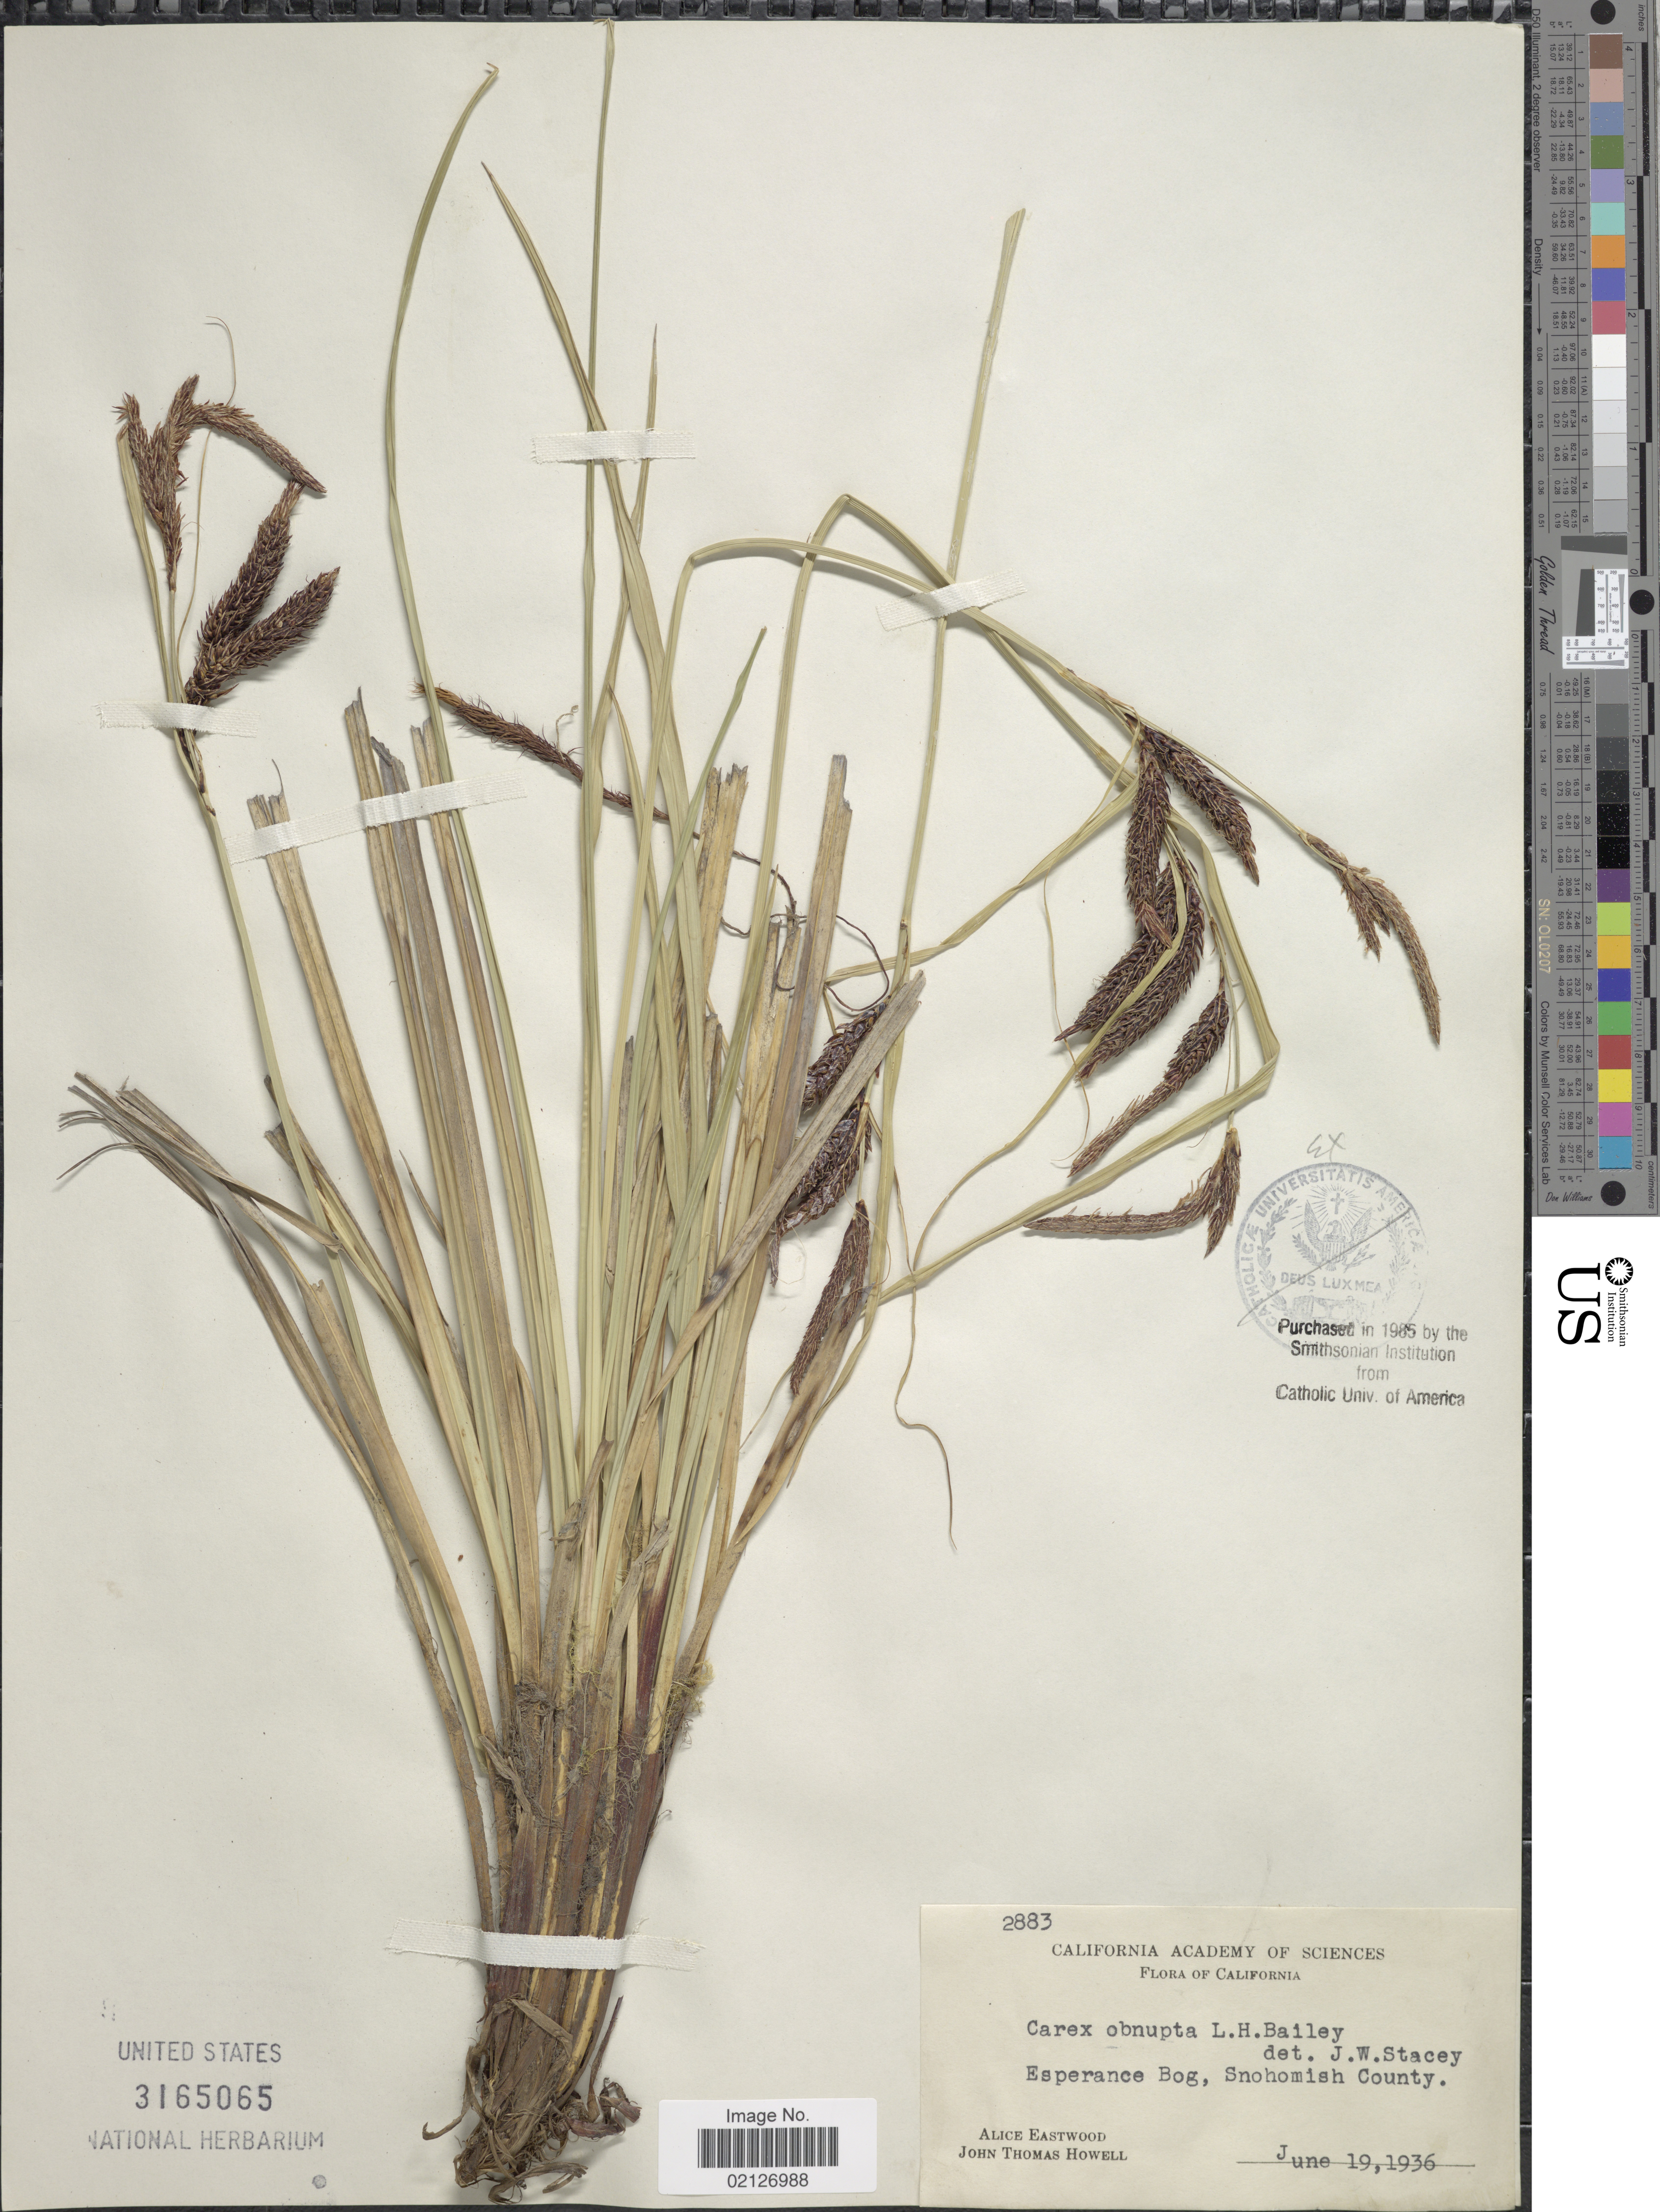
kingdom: Plantae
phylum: Tracheophyta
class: Liliopsida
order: Poales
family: Cyperaceae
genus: Carex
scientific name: Carex obnupta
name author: L.H. Bailey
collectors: A. Eastwood & J. T. Howell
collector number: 2883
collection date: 1936-06-19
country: United States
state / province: Washington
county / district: Snohomish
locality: Esperance Bog, Snohomish County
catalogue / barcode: US 3165065